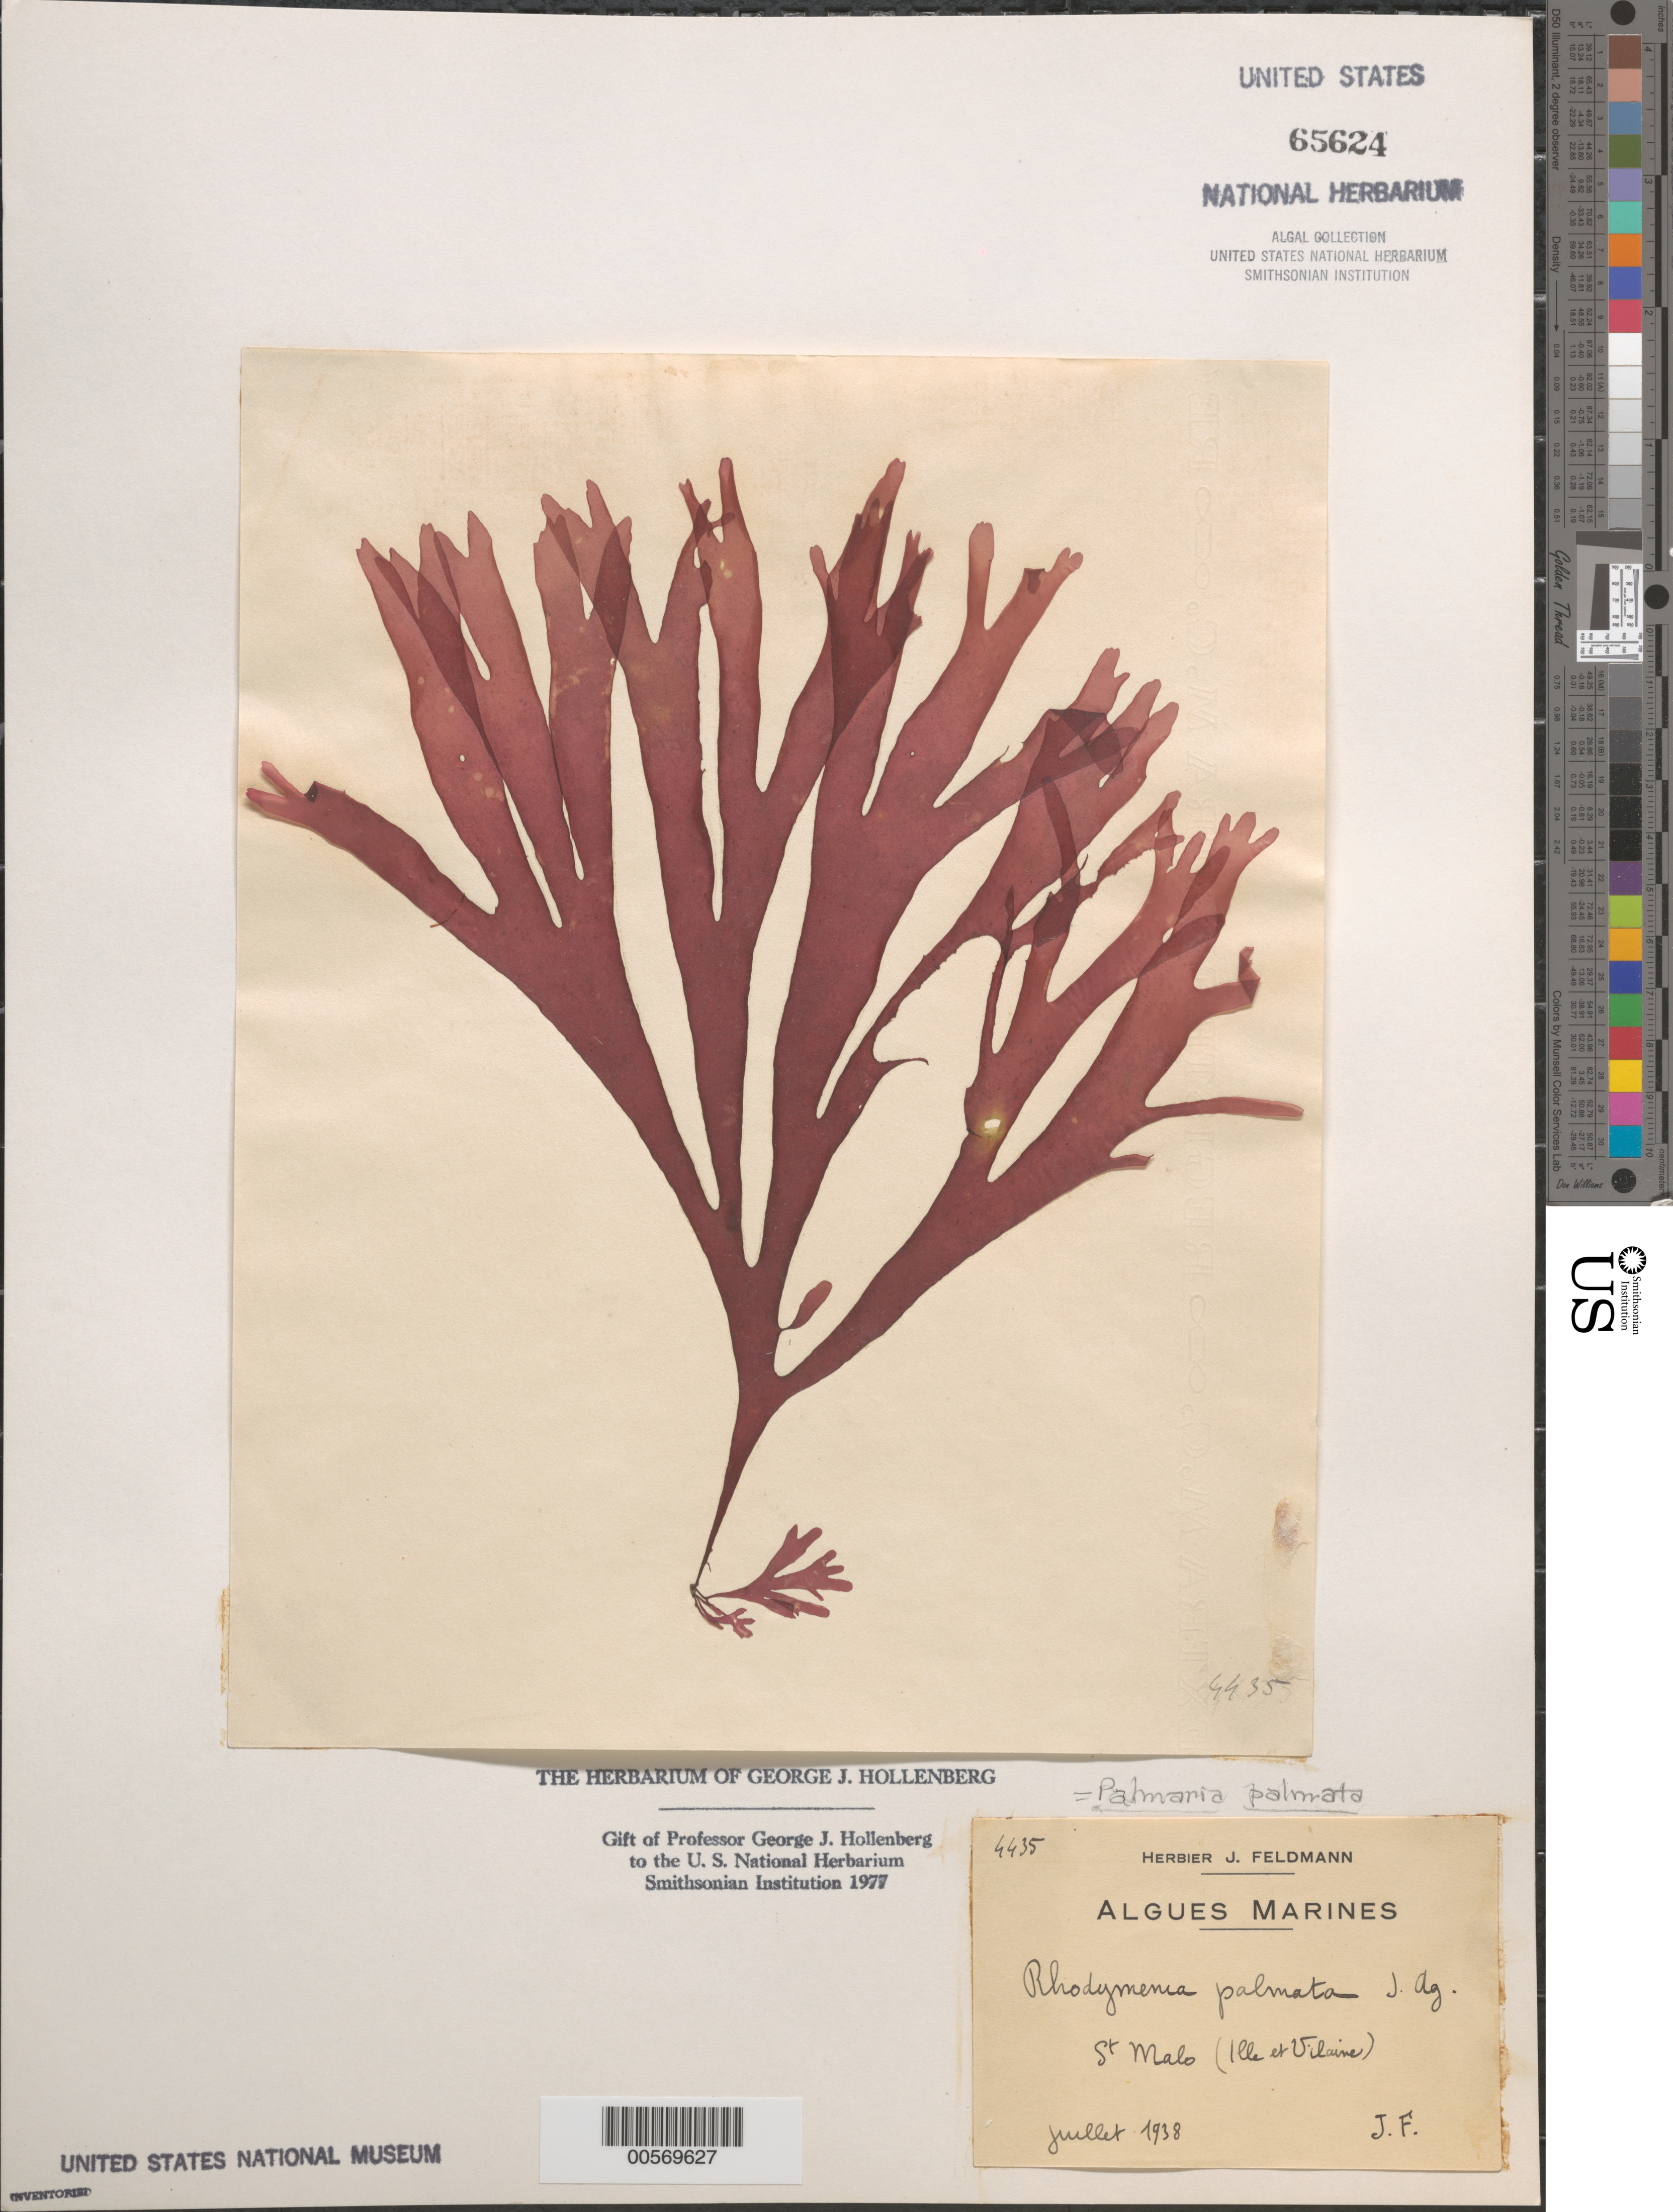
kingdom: Plantae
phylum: Rhodophyta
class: Florideophyceae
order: Palmariales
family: Palmariaceae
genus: Palmaria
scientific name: Palmaria palmata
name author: (L.) F. Weber & D. Mohr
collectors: J. Feldmann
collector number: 4435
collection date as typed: Jul 1938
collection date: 1938-07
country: France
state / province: Bretagne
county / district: Ille-et-Vilaine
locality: St. Malo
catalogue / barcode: US 65624